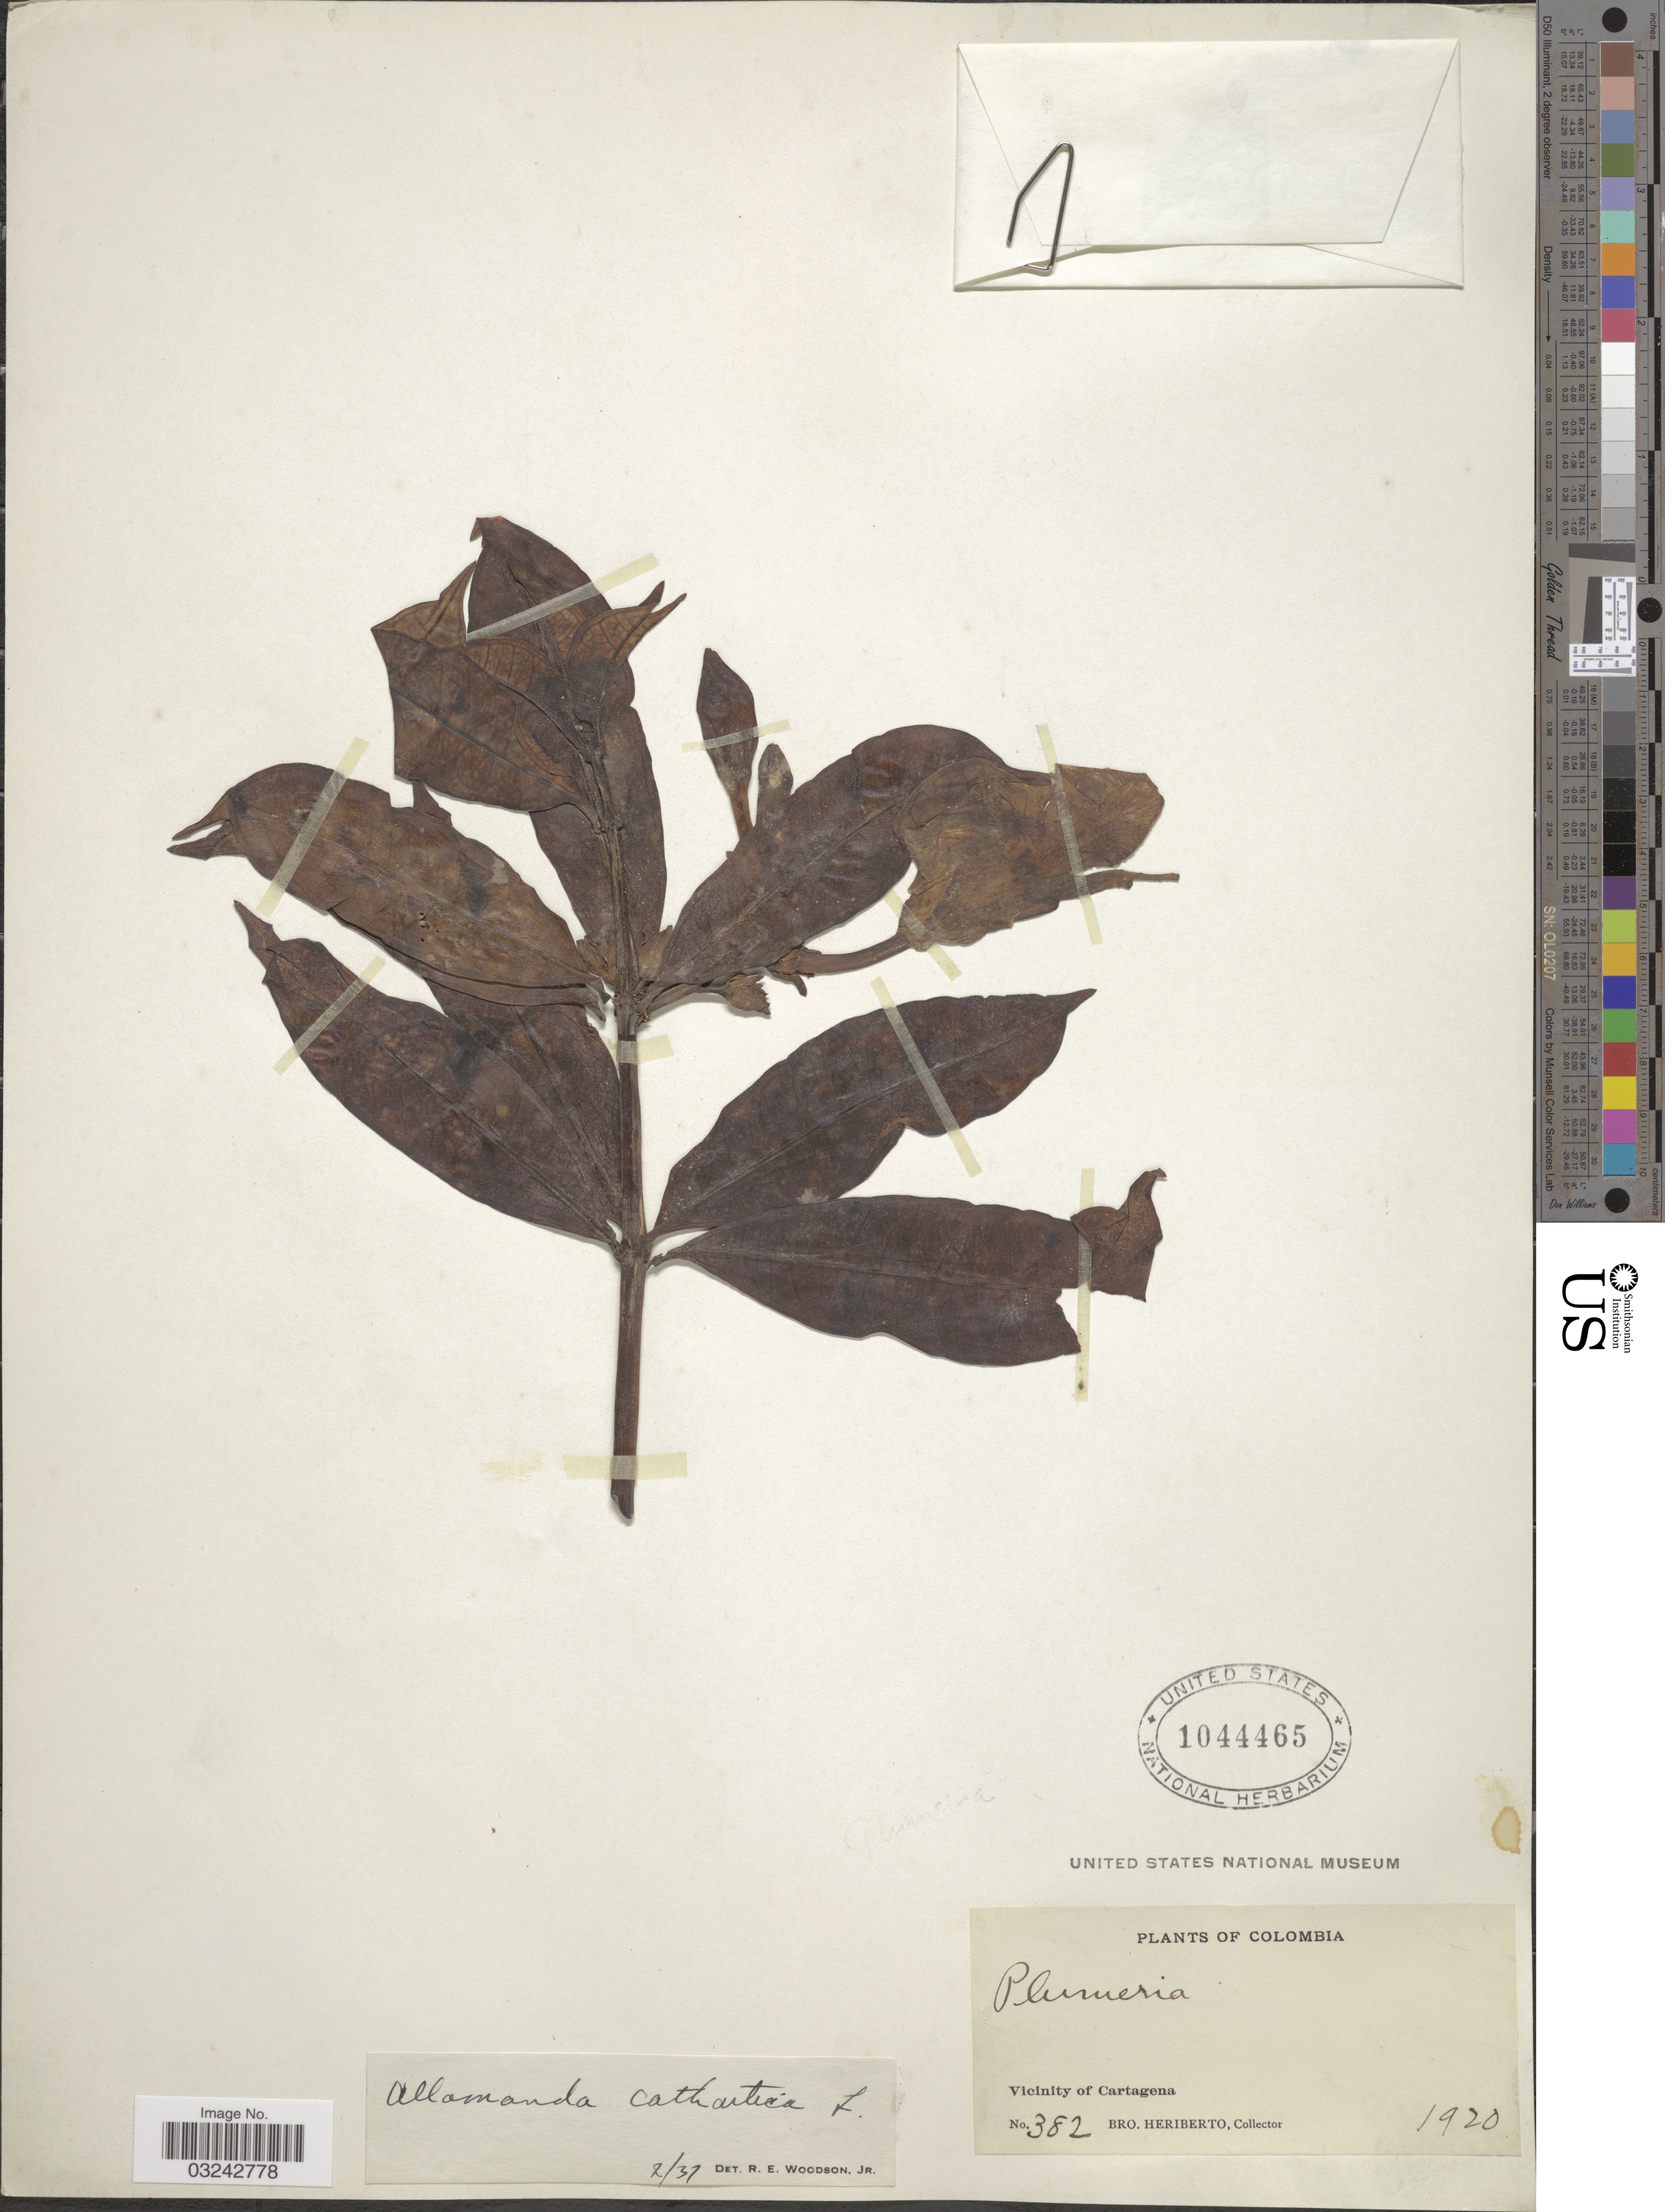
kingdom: Plantae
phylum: Tracheophyta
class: Magnoliopsida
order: Gentianales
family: Apocynaceae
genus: Allamanda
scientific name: Allamanda cathartica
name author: L.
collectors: B. Heriberto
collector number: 382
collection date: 1920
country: Colombia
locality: Vicinity of Cartagena.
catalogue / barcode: US 1044465